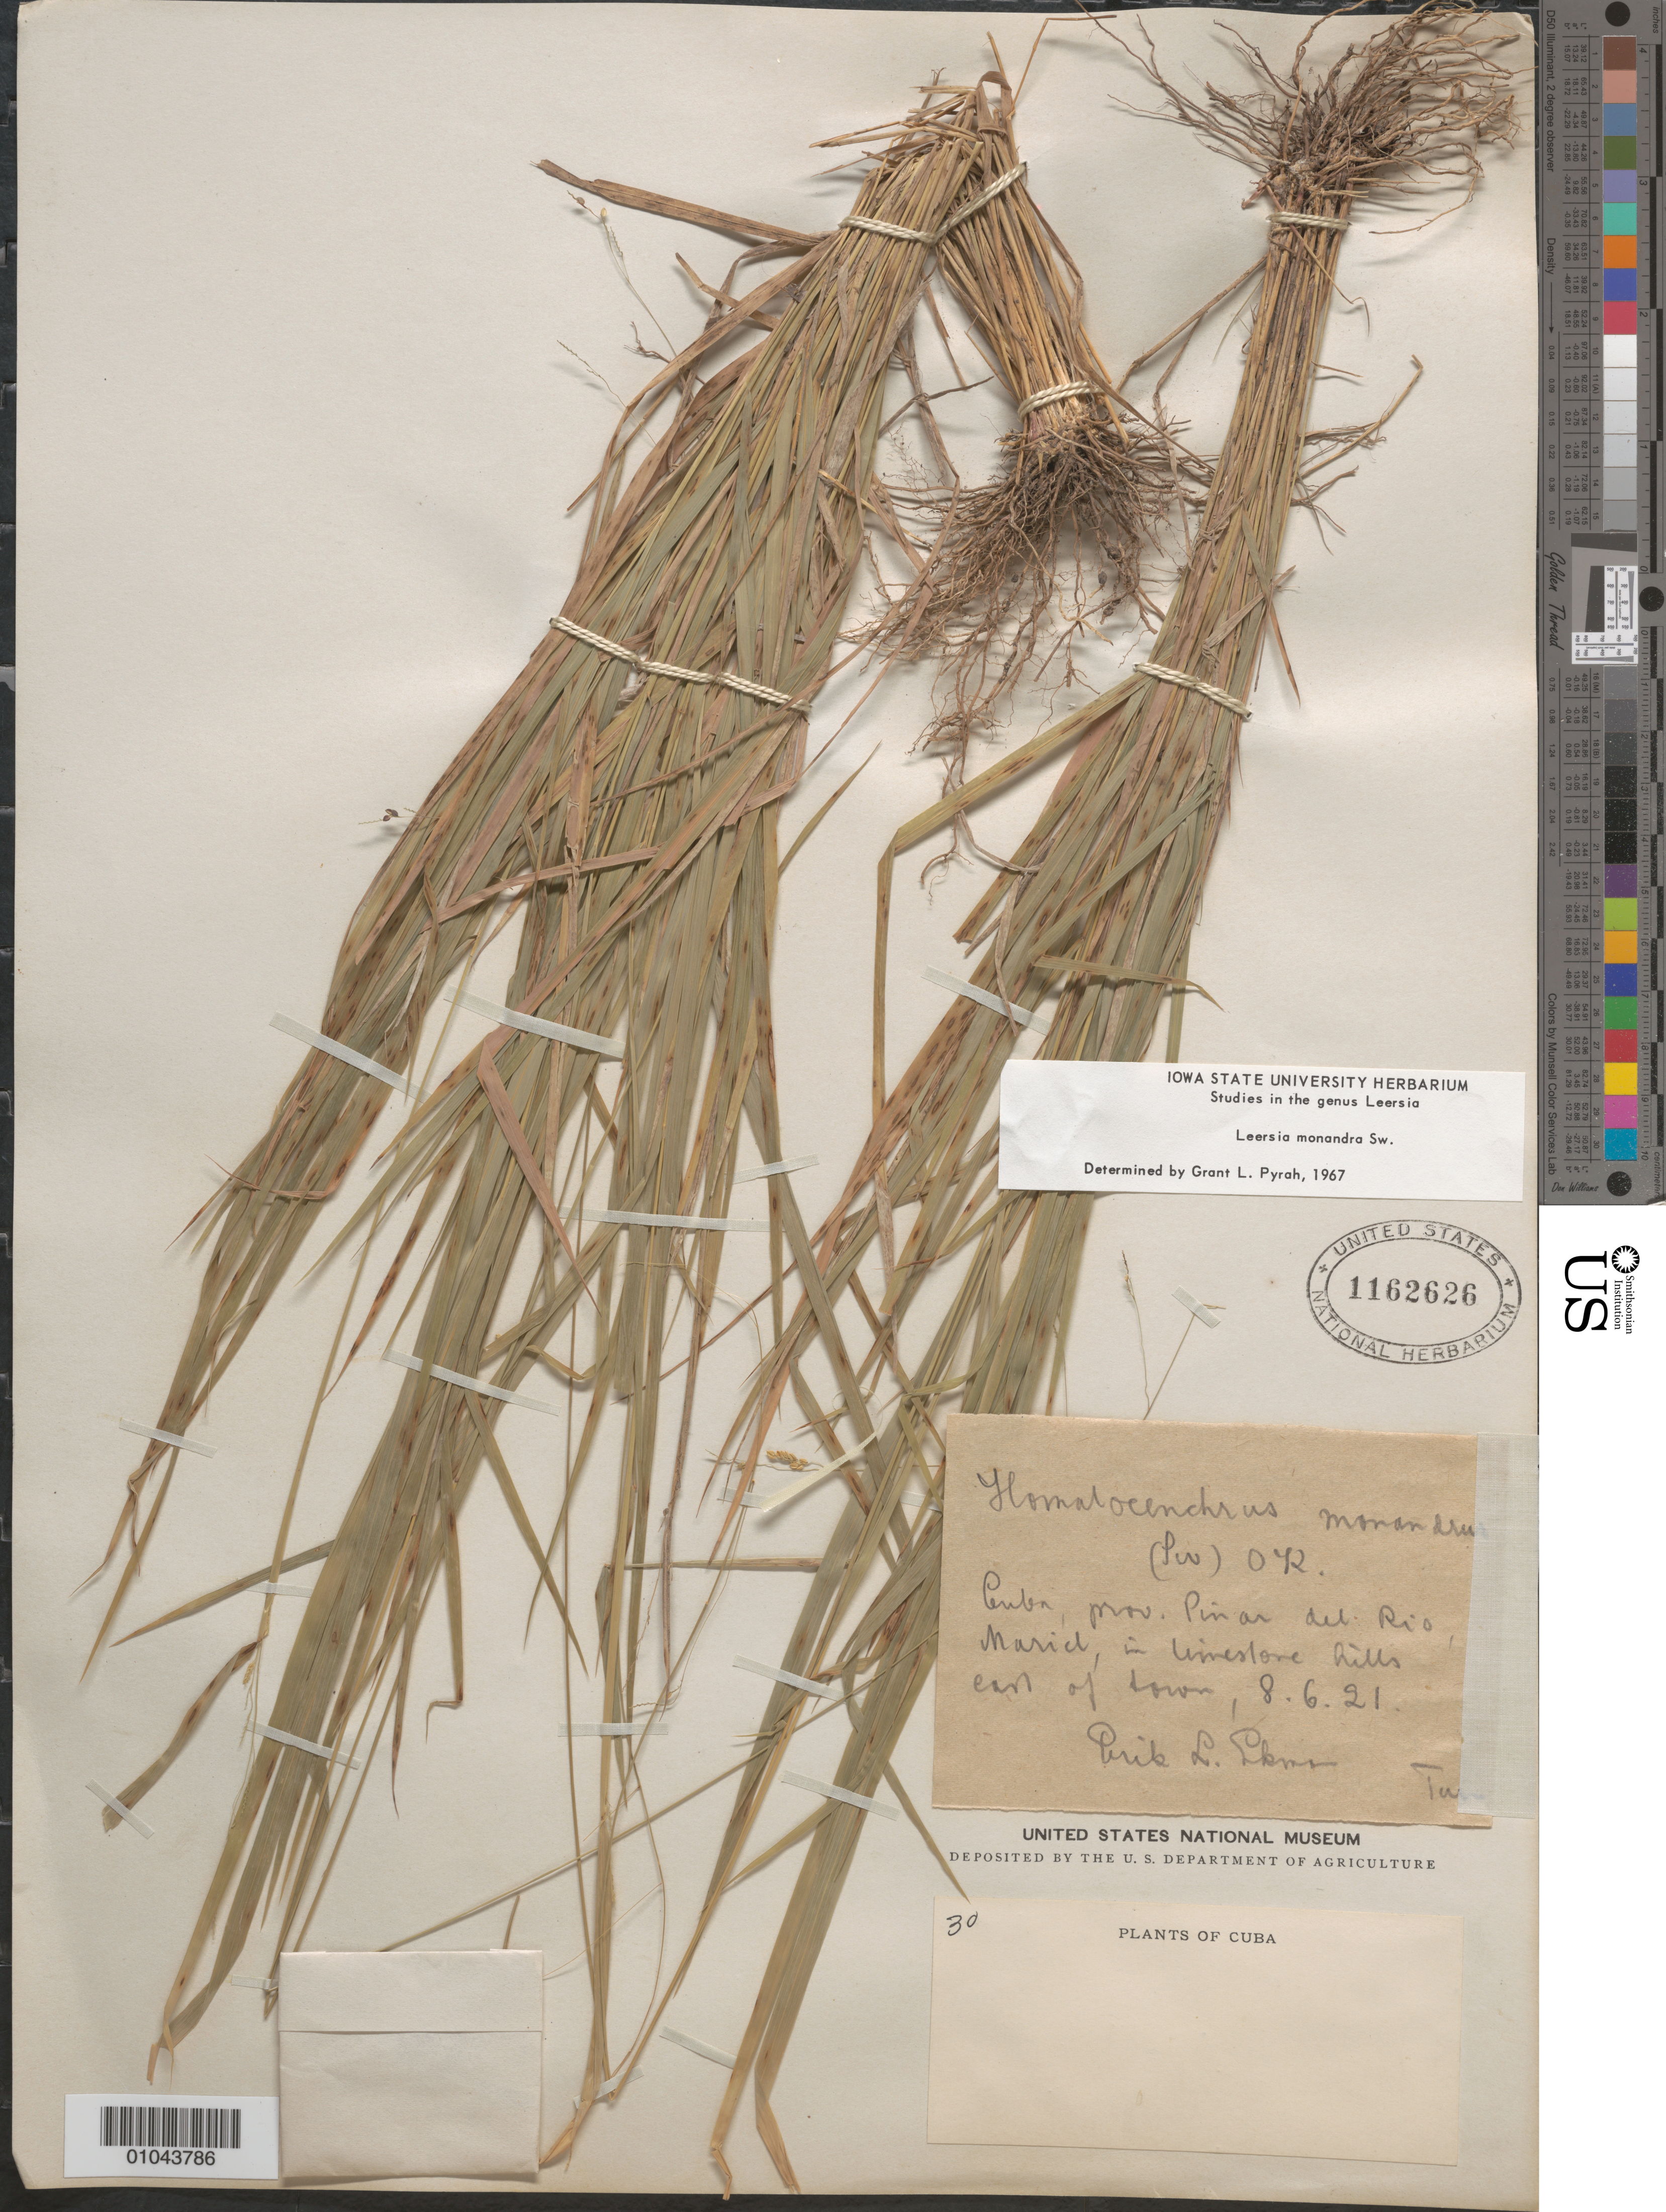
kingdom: Plantae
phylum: Tracheophyta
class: Liliopsida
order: Poales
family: Poaceae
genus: Leersia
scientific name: Leersia monandra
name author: Sw.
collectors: E. L. Ekman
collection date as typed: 08 Jun 1921 or 06 Aug 1921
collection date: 1921-06-08 or 1921-08-06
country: Cuba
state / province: Pinar del Rio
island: Cuba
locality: Marid, in limestone hills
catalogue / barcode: US 1162626